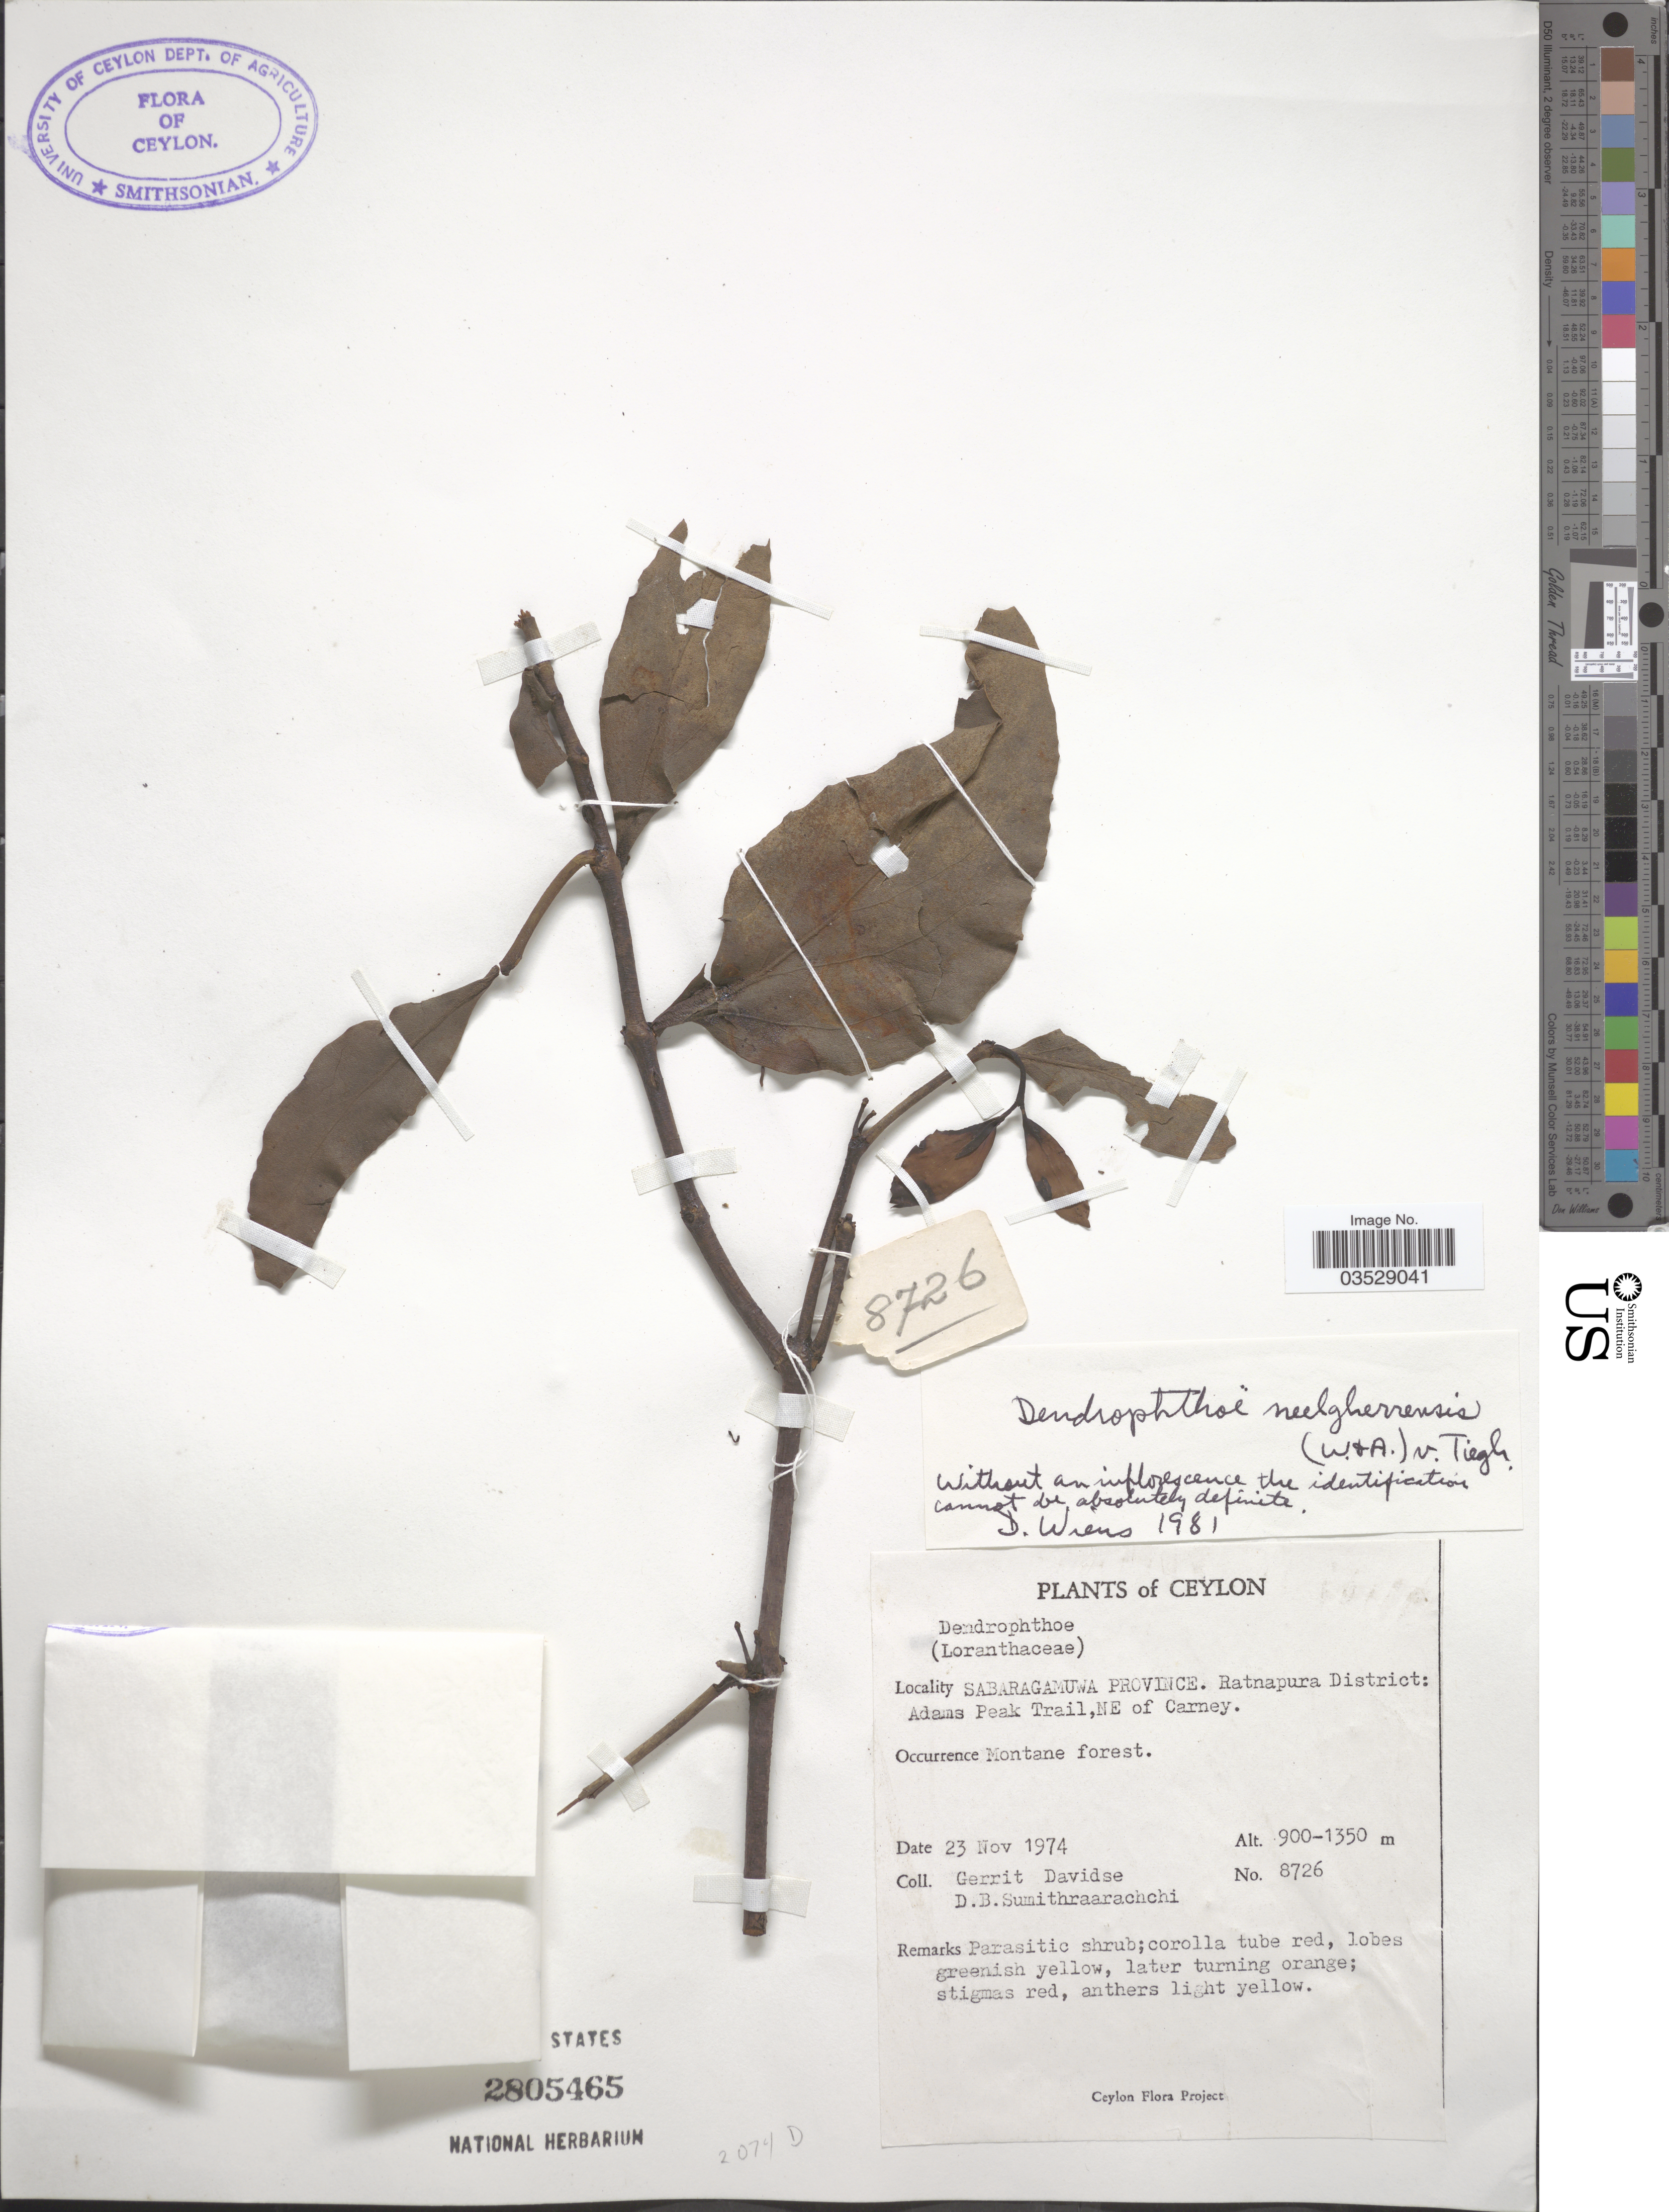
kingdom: Plantae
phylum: Tracheophyta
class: Magnoliopsida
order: Santalales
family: Loranthaceae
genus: Dendrophthoe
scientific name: Dendrophthoe trigona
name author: (Wight & Arn.) Danser ex Santapau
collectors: G. Davidse & D. B. Sumithraarachchi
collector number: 8726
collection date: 1974-11-23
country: Sri Lanka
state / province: Sabaragamuwa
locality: Ceylon. Ratnapura District: Adams Peak Trail, NE of Carney.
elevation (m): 900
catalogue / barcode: US 2805465